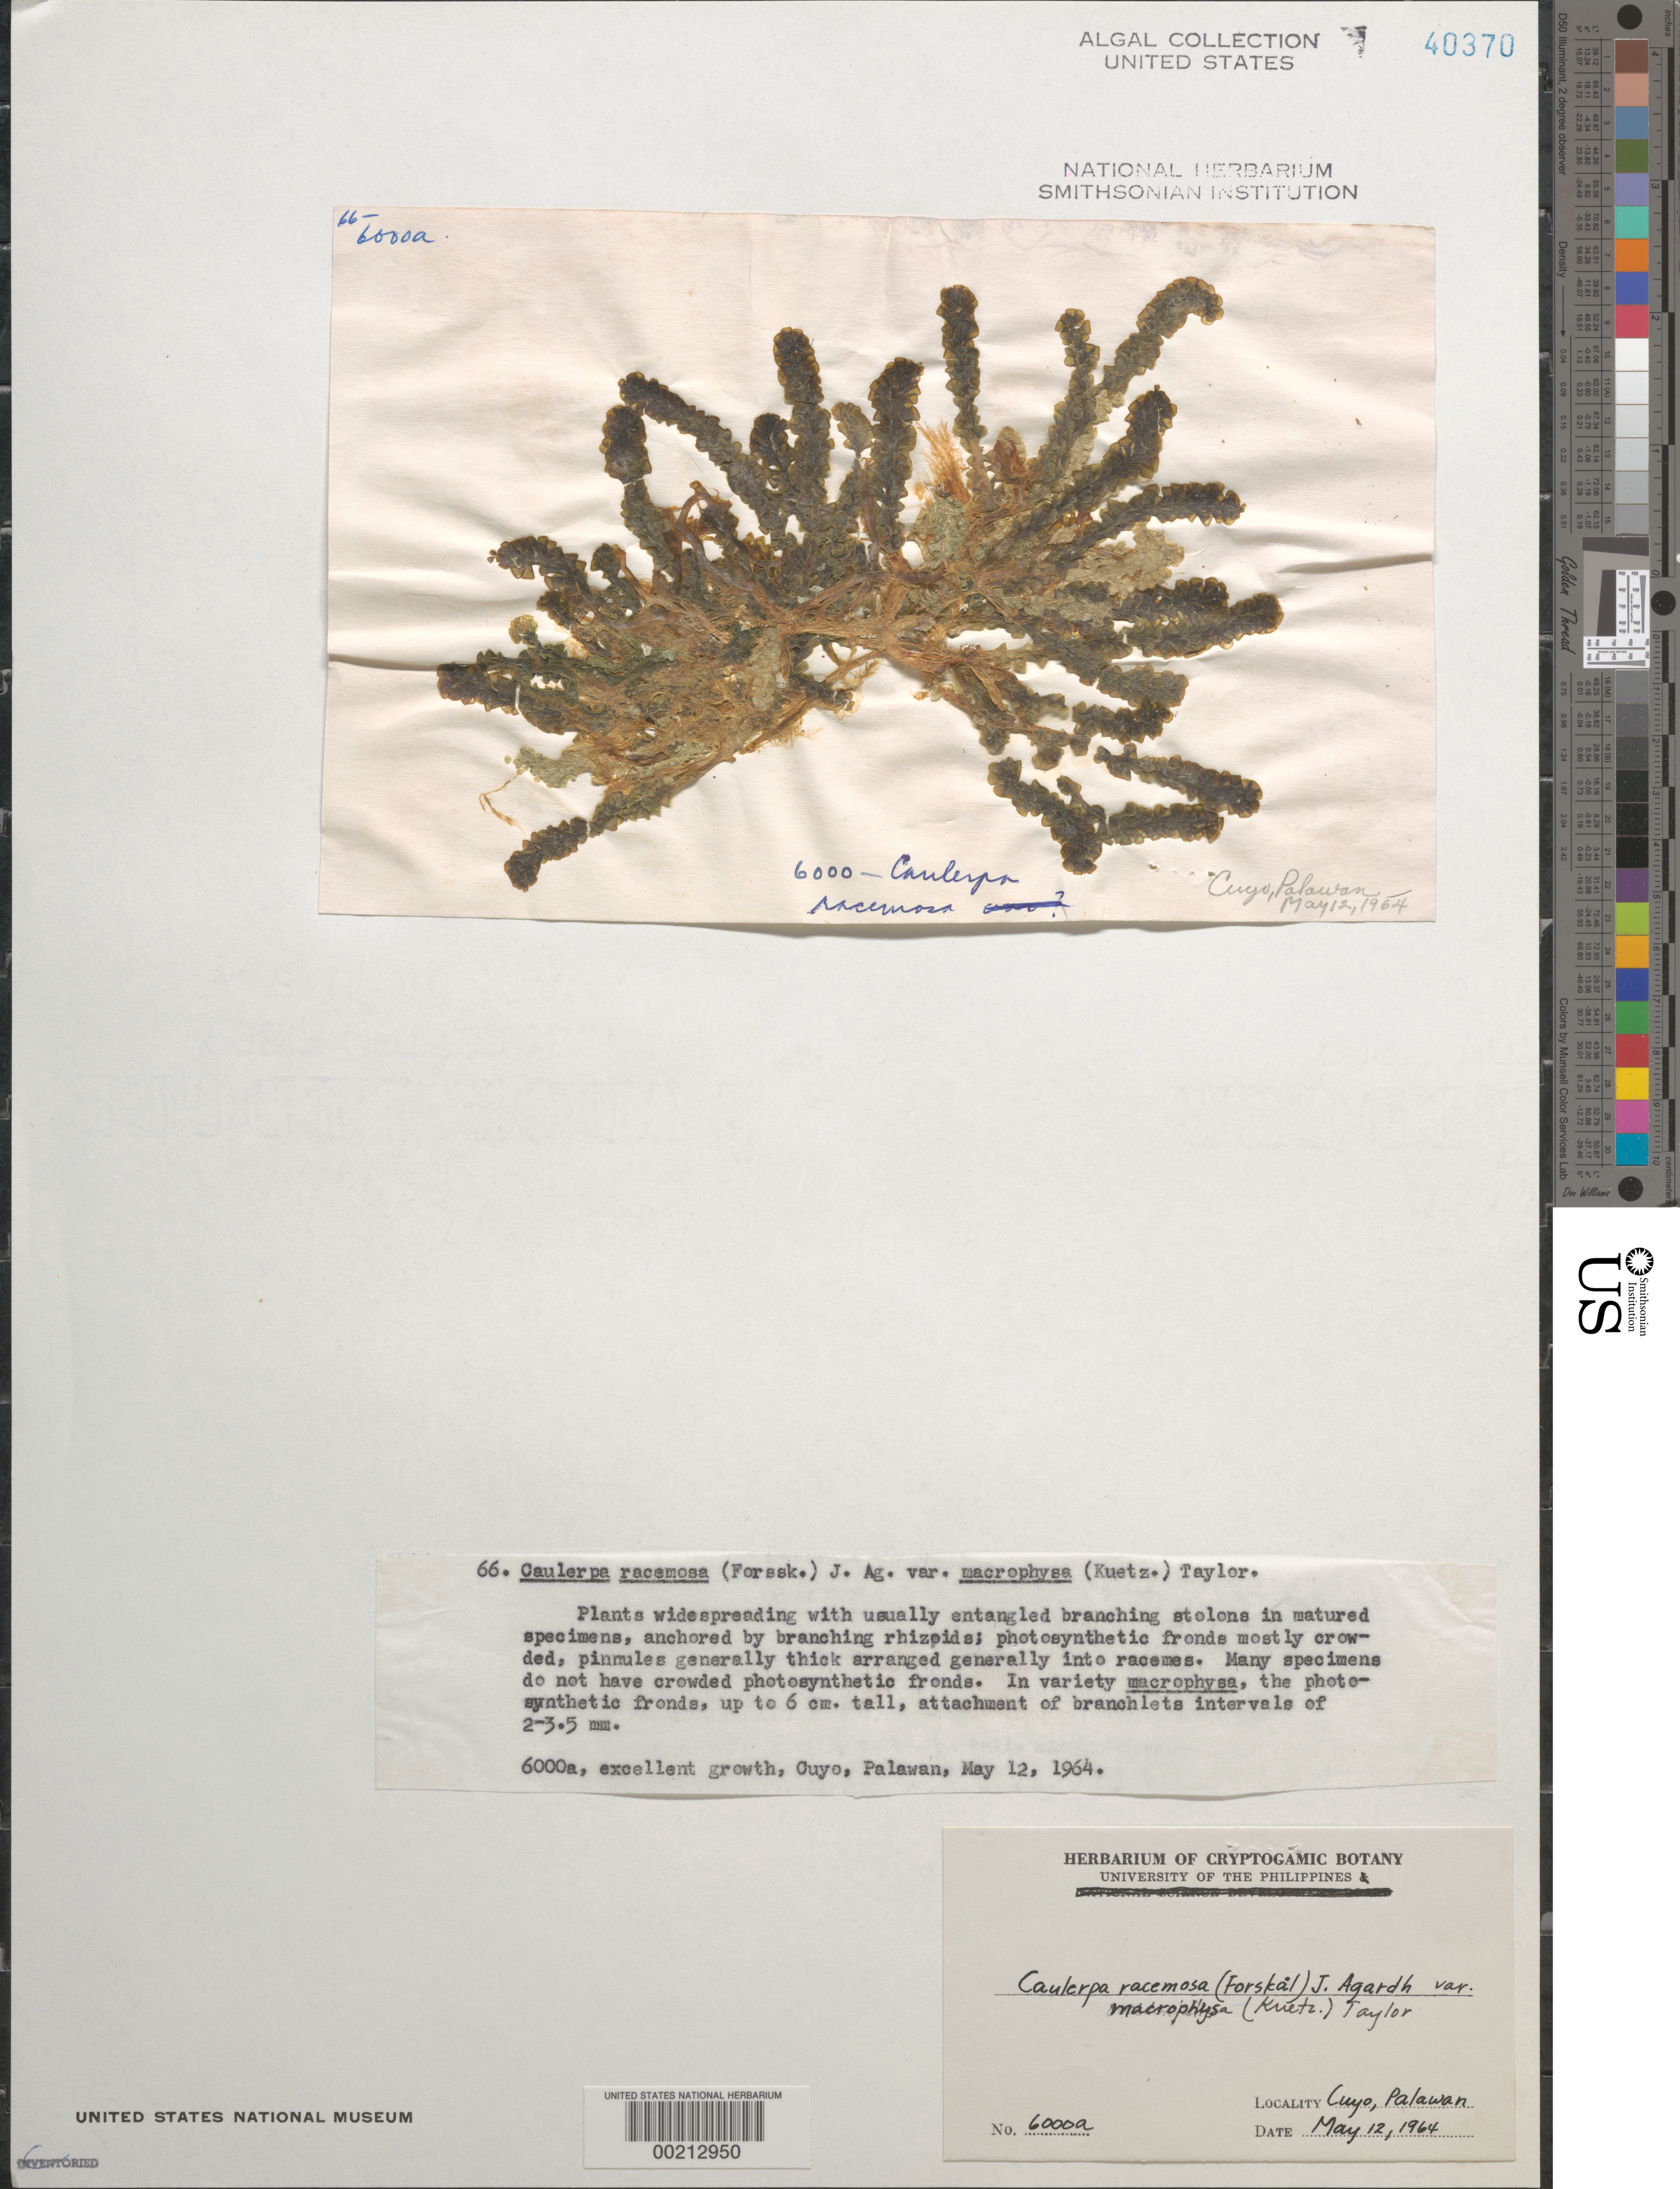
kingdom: Plantae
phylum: Chlorophyta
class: Ulvophyceae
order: Bryopsidales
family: Caulerpaceae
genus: Caulerpa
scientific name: Caulerpa racemosa var. macrophysa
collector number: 6000a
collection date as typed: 12 May 1964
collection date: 1964-05-12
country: Philippines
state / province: Mimaropa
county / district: Palawan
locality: Cuyo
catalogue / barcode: US 40370